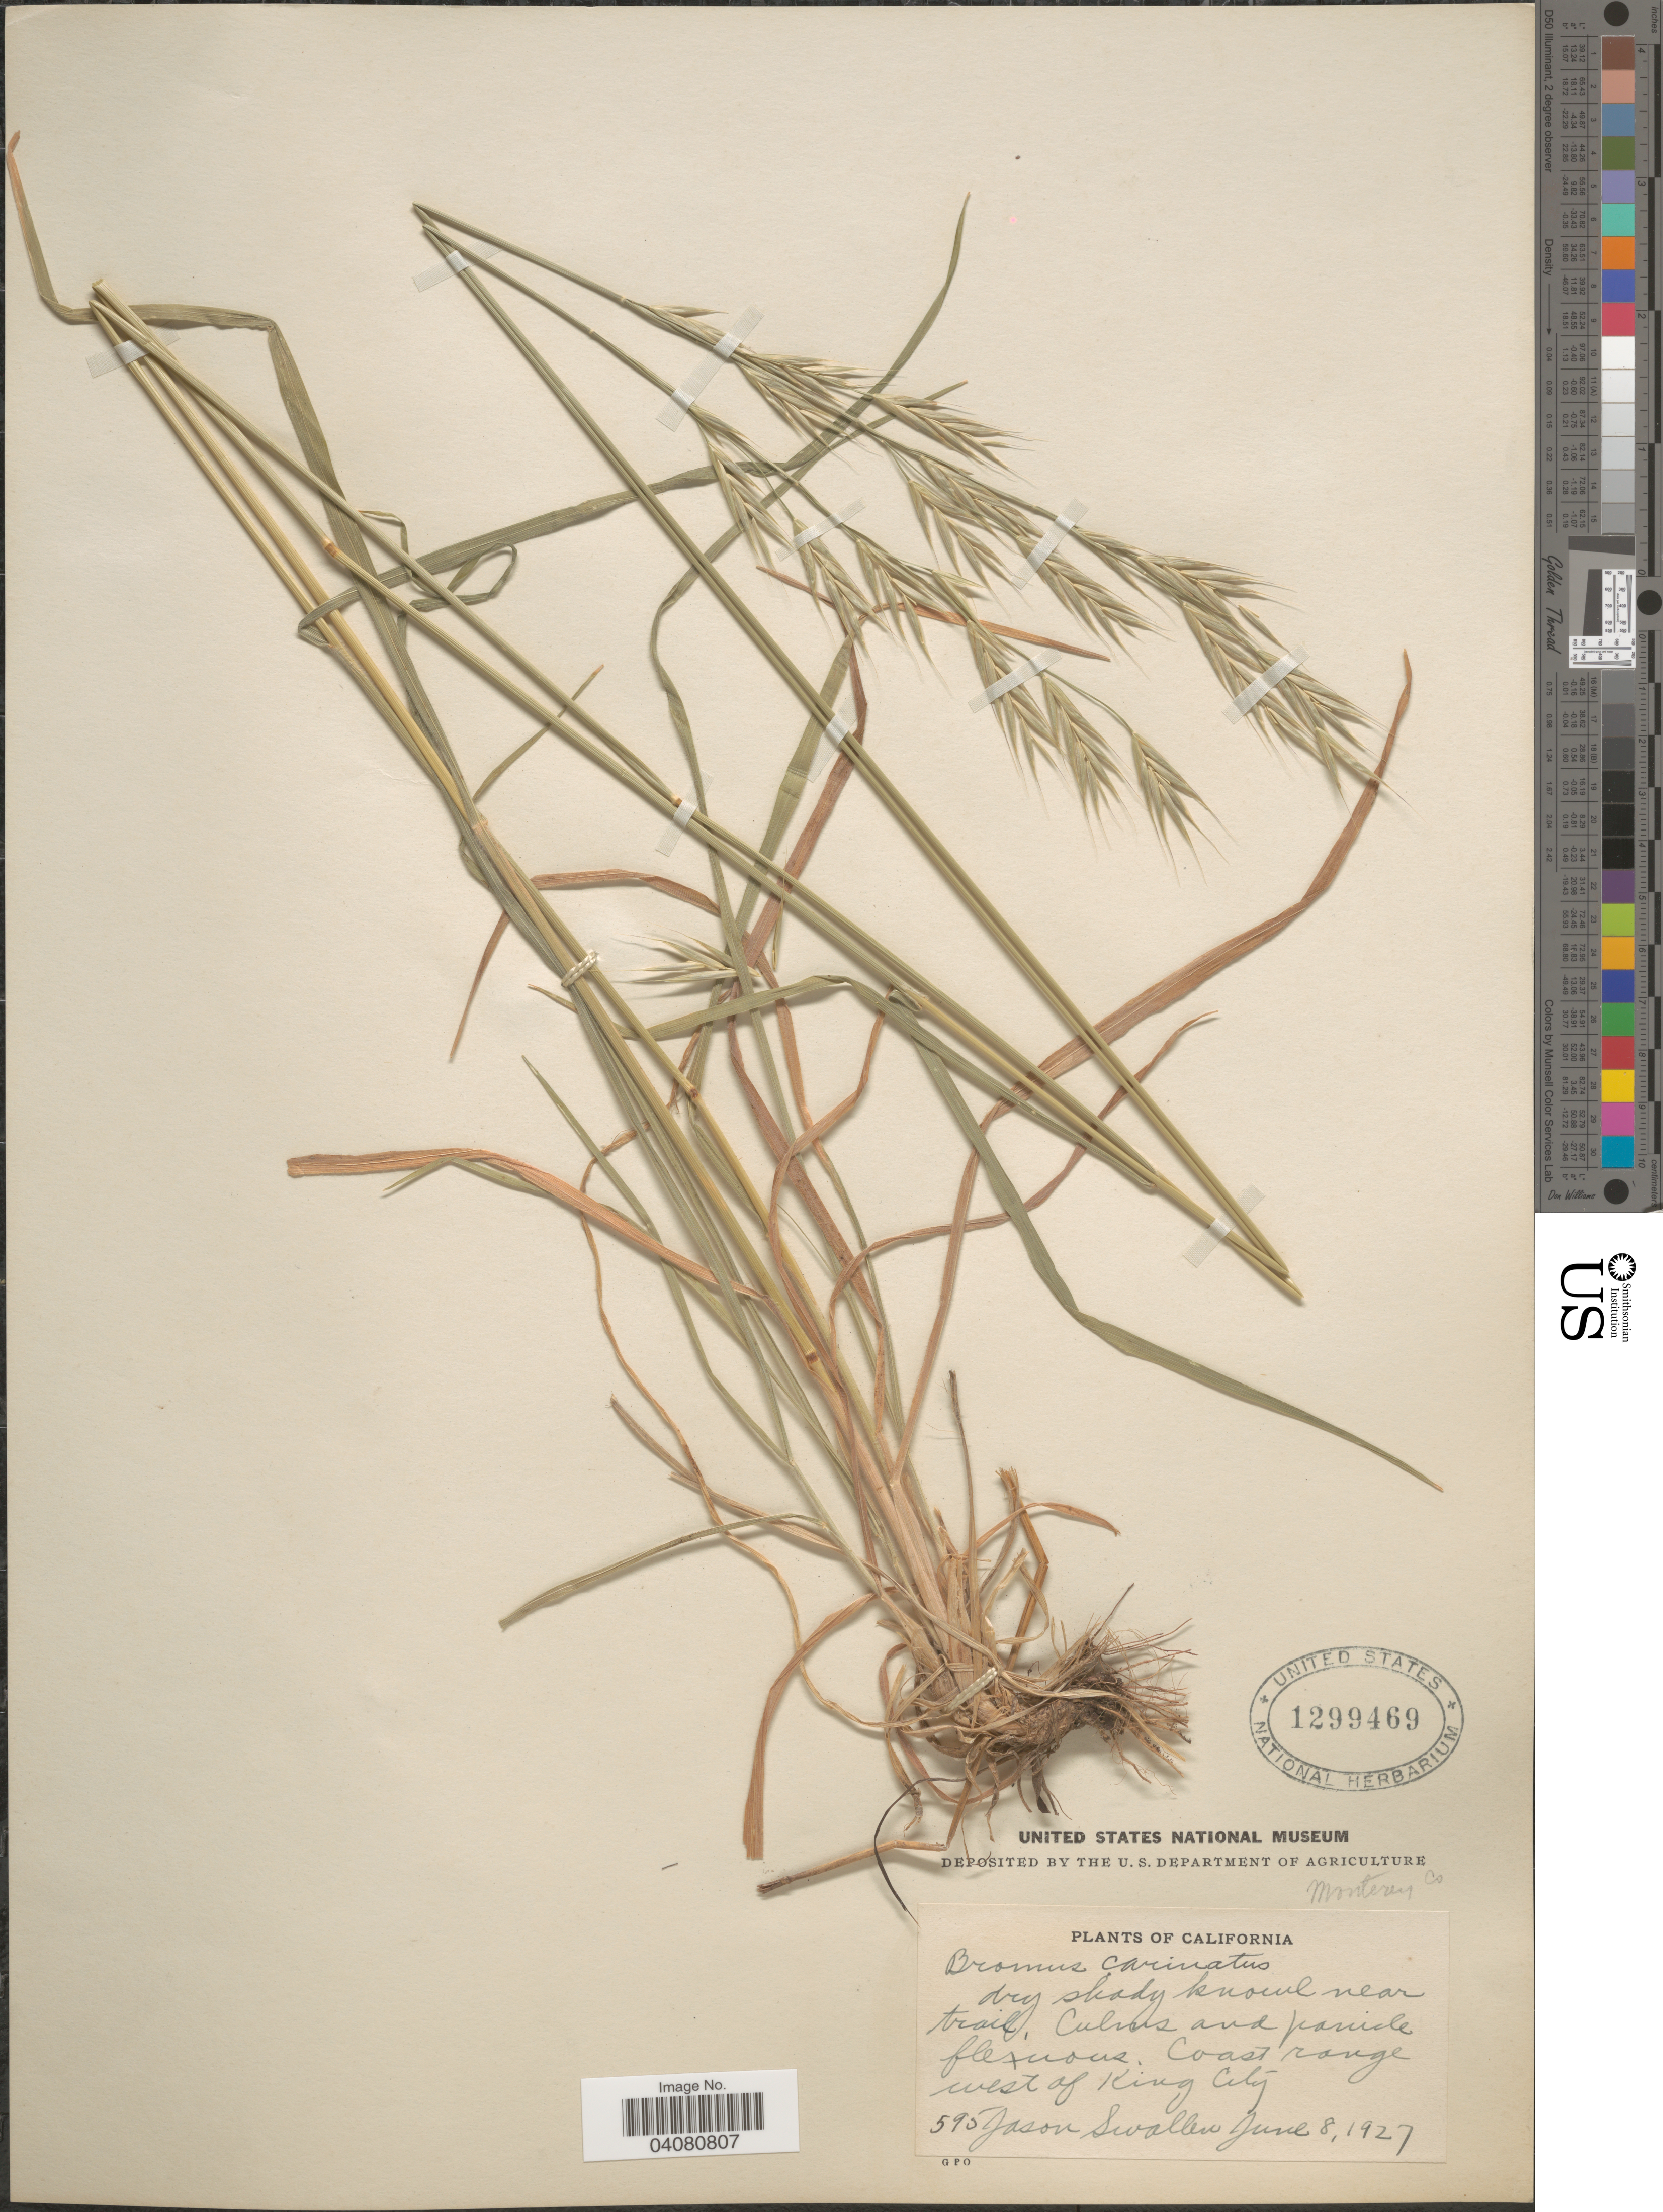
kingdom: Plantae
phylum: Tracheophyta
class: Liliopsida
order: Poales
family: Poaceae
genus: Bromus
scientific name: Bromus carinatus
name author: Hook. & Arn.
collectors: J. R. Swallen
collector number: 595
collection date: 1927-06-08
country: United States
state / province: California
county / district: Monterey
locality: Monterey Co. Near trail. Coast range west of King City.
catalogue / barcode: US 1299469